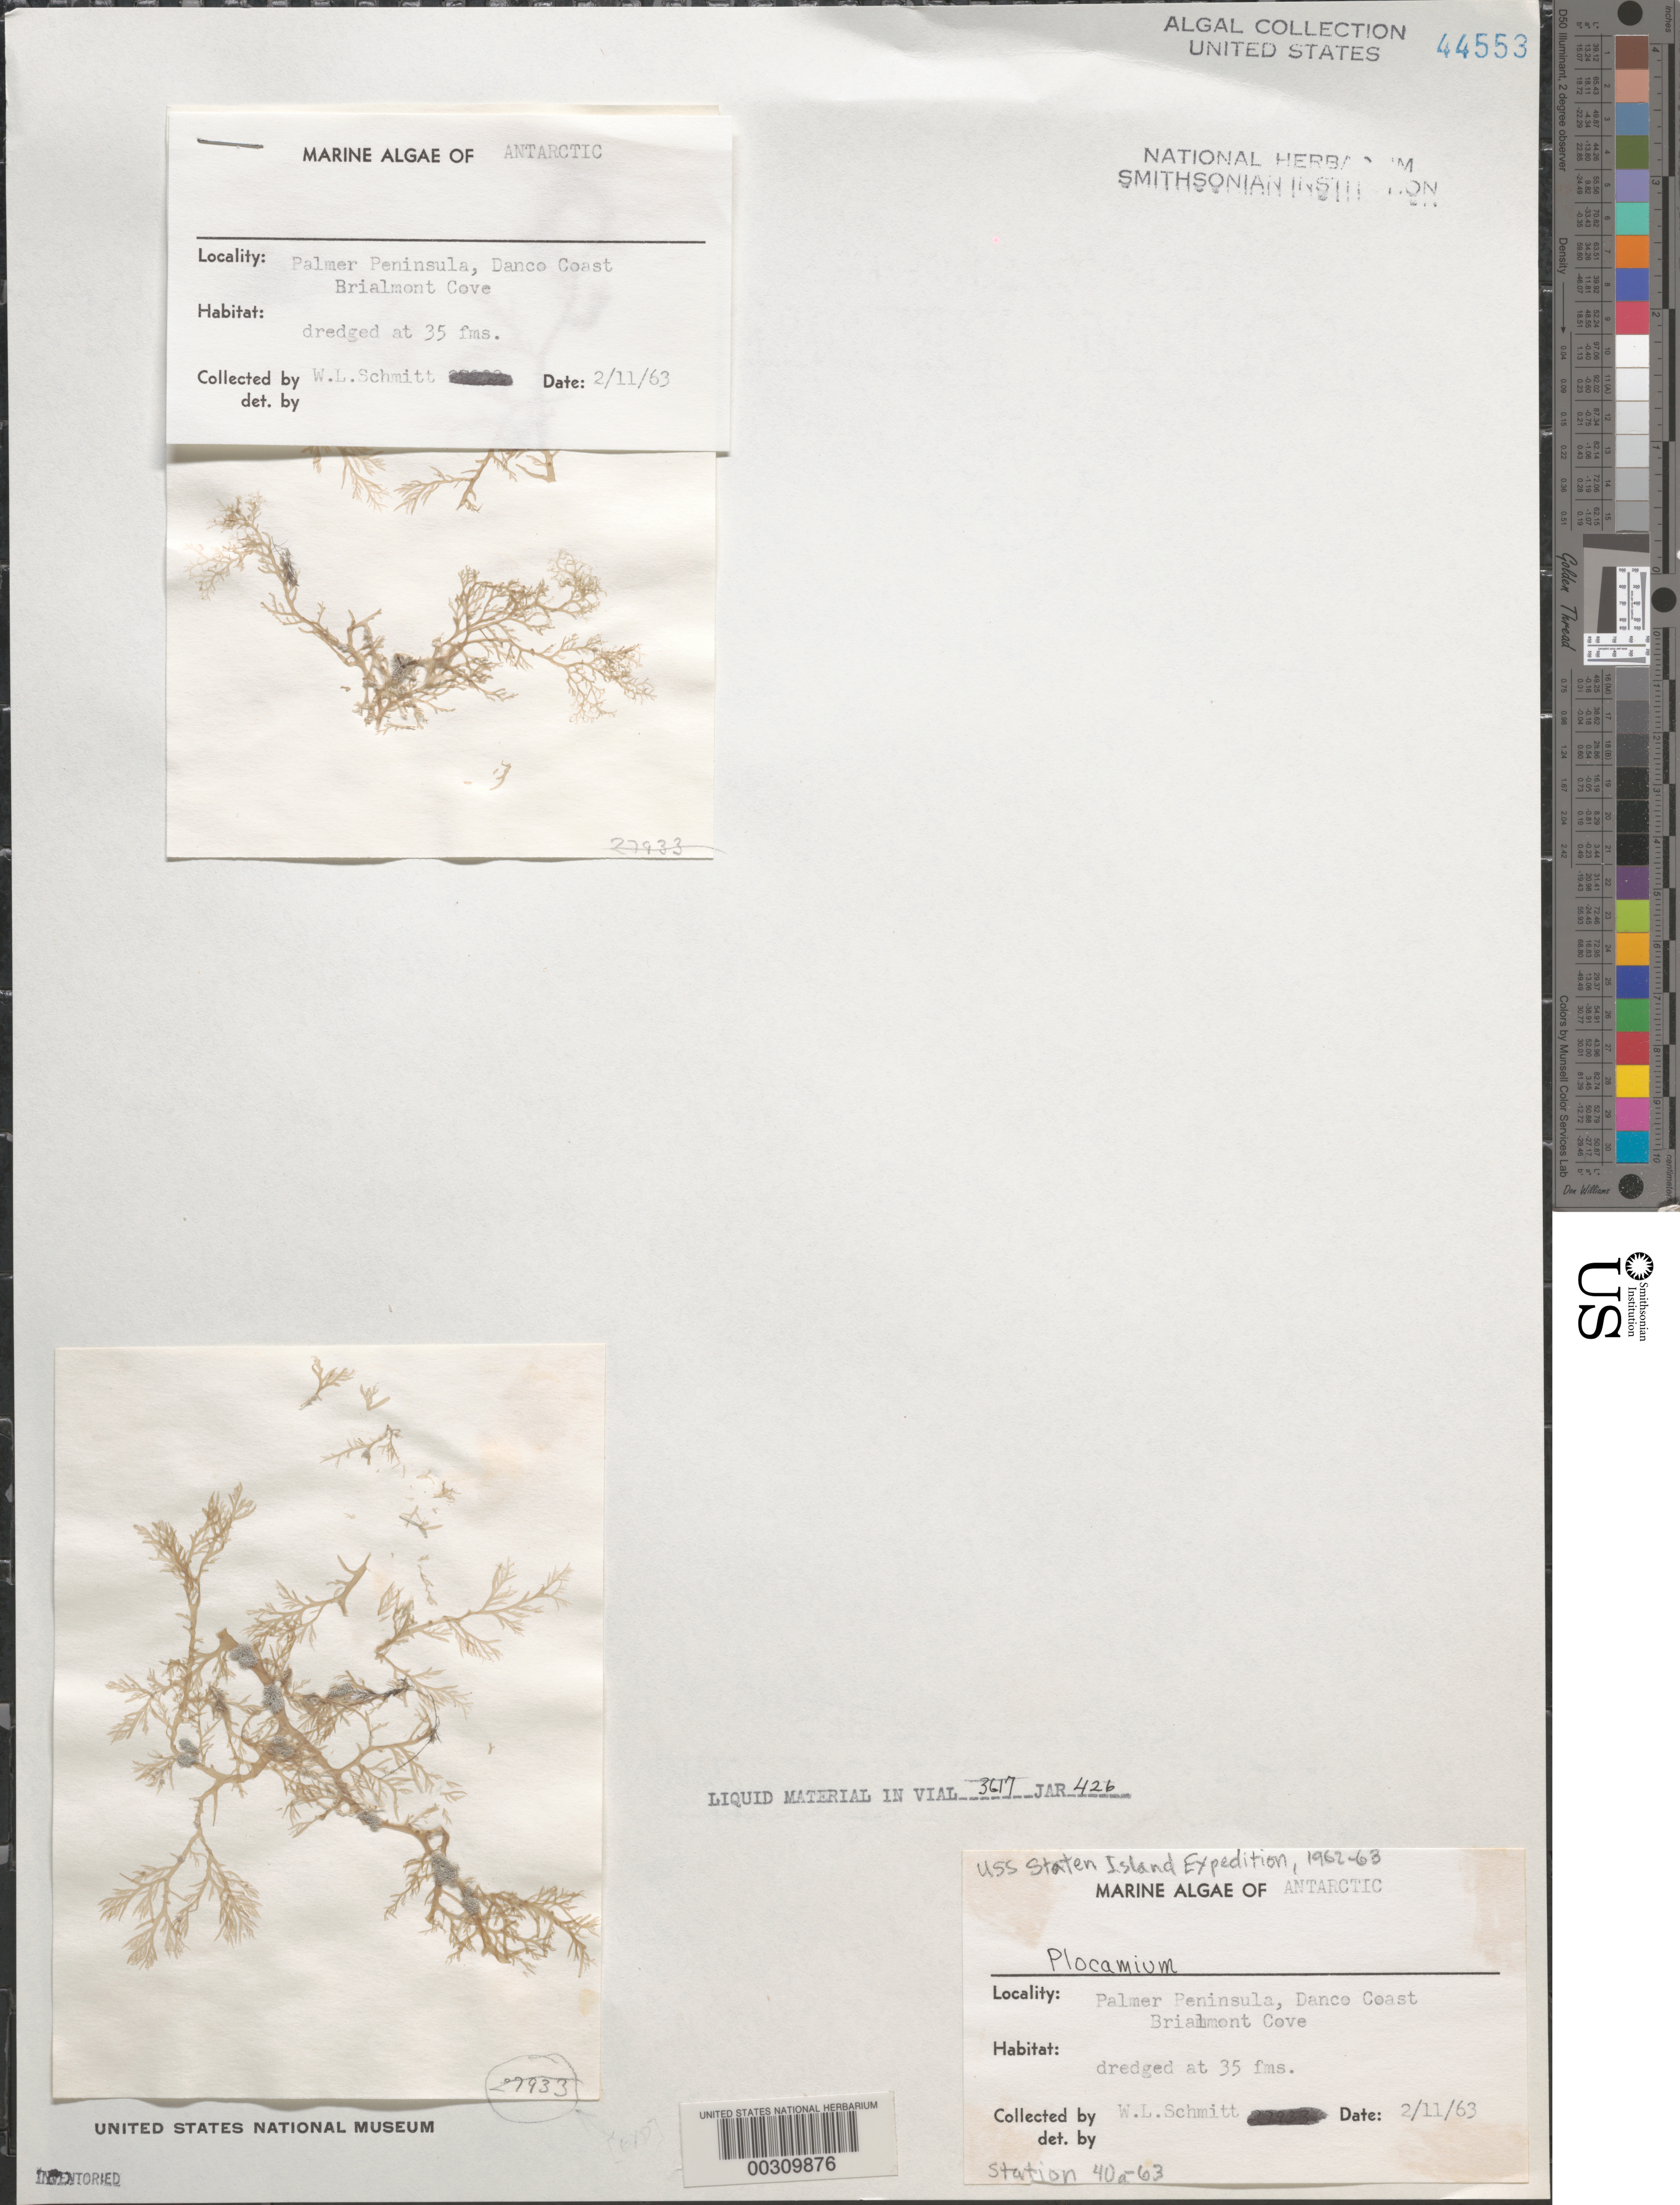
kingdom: Plantae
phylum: Rhodophyta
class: Florideophyceae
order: Plocamiales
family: Plocamiaceae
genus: Plocamium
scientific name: Plocamium sp.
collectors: W. L. Schmitt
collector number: Station 40a-63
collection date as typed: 11 Feb 1963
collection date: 1963-02-11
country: Antarctica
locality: Danco Coast, Brialmont Cove, Antarctic Peninsula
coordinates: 64 14'00"S, 61 04'05"W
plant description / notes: USS Staten Island Expedition, 1962-1963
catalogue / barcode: US 44553